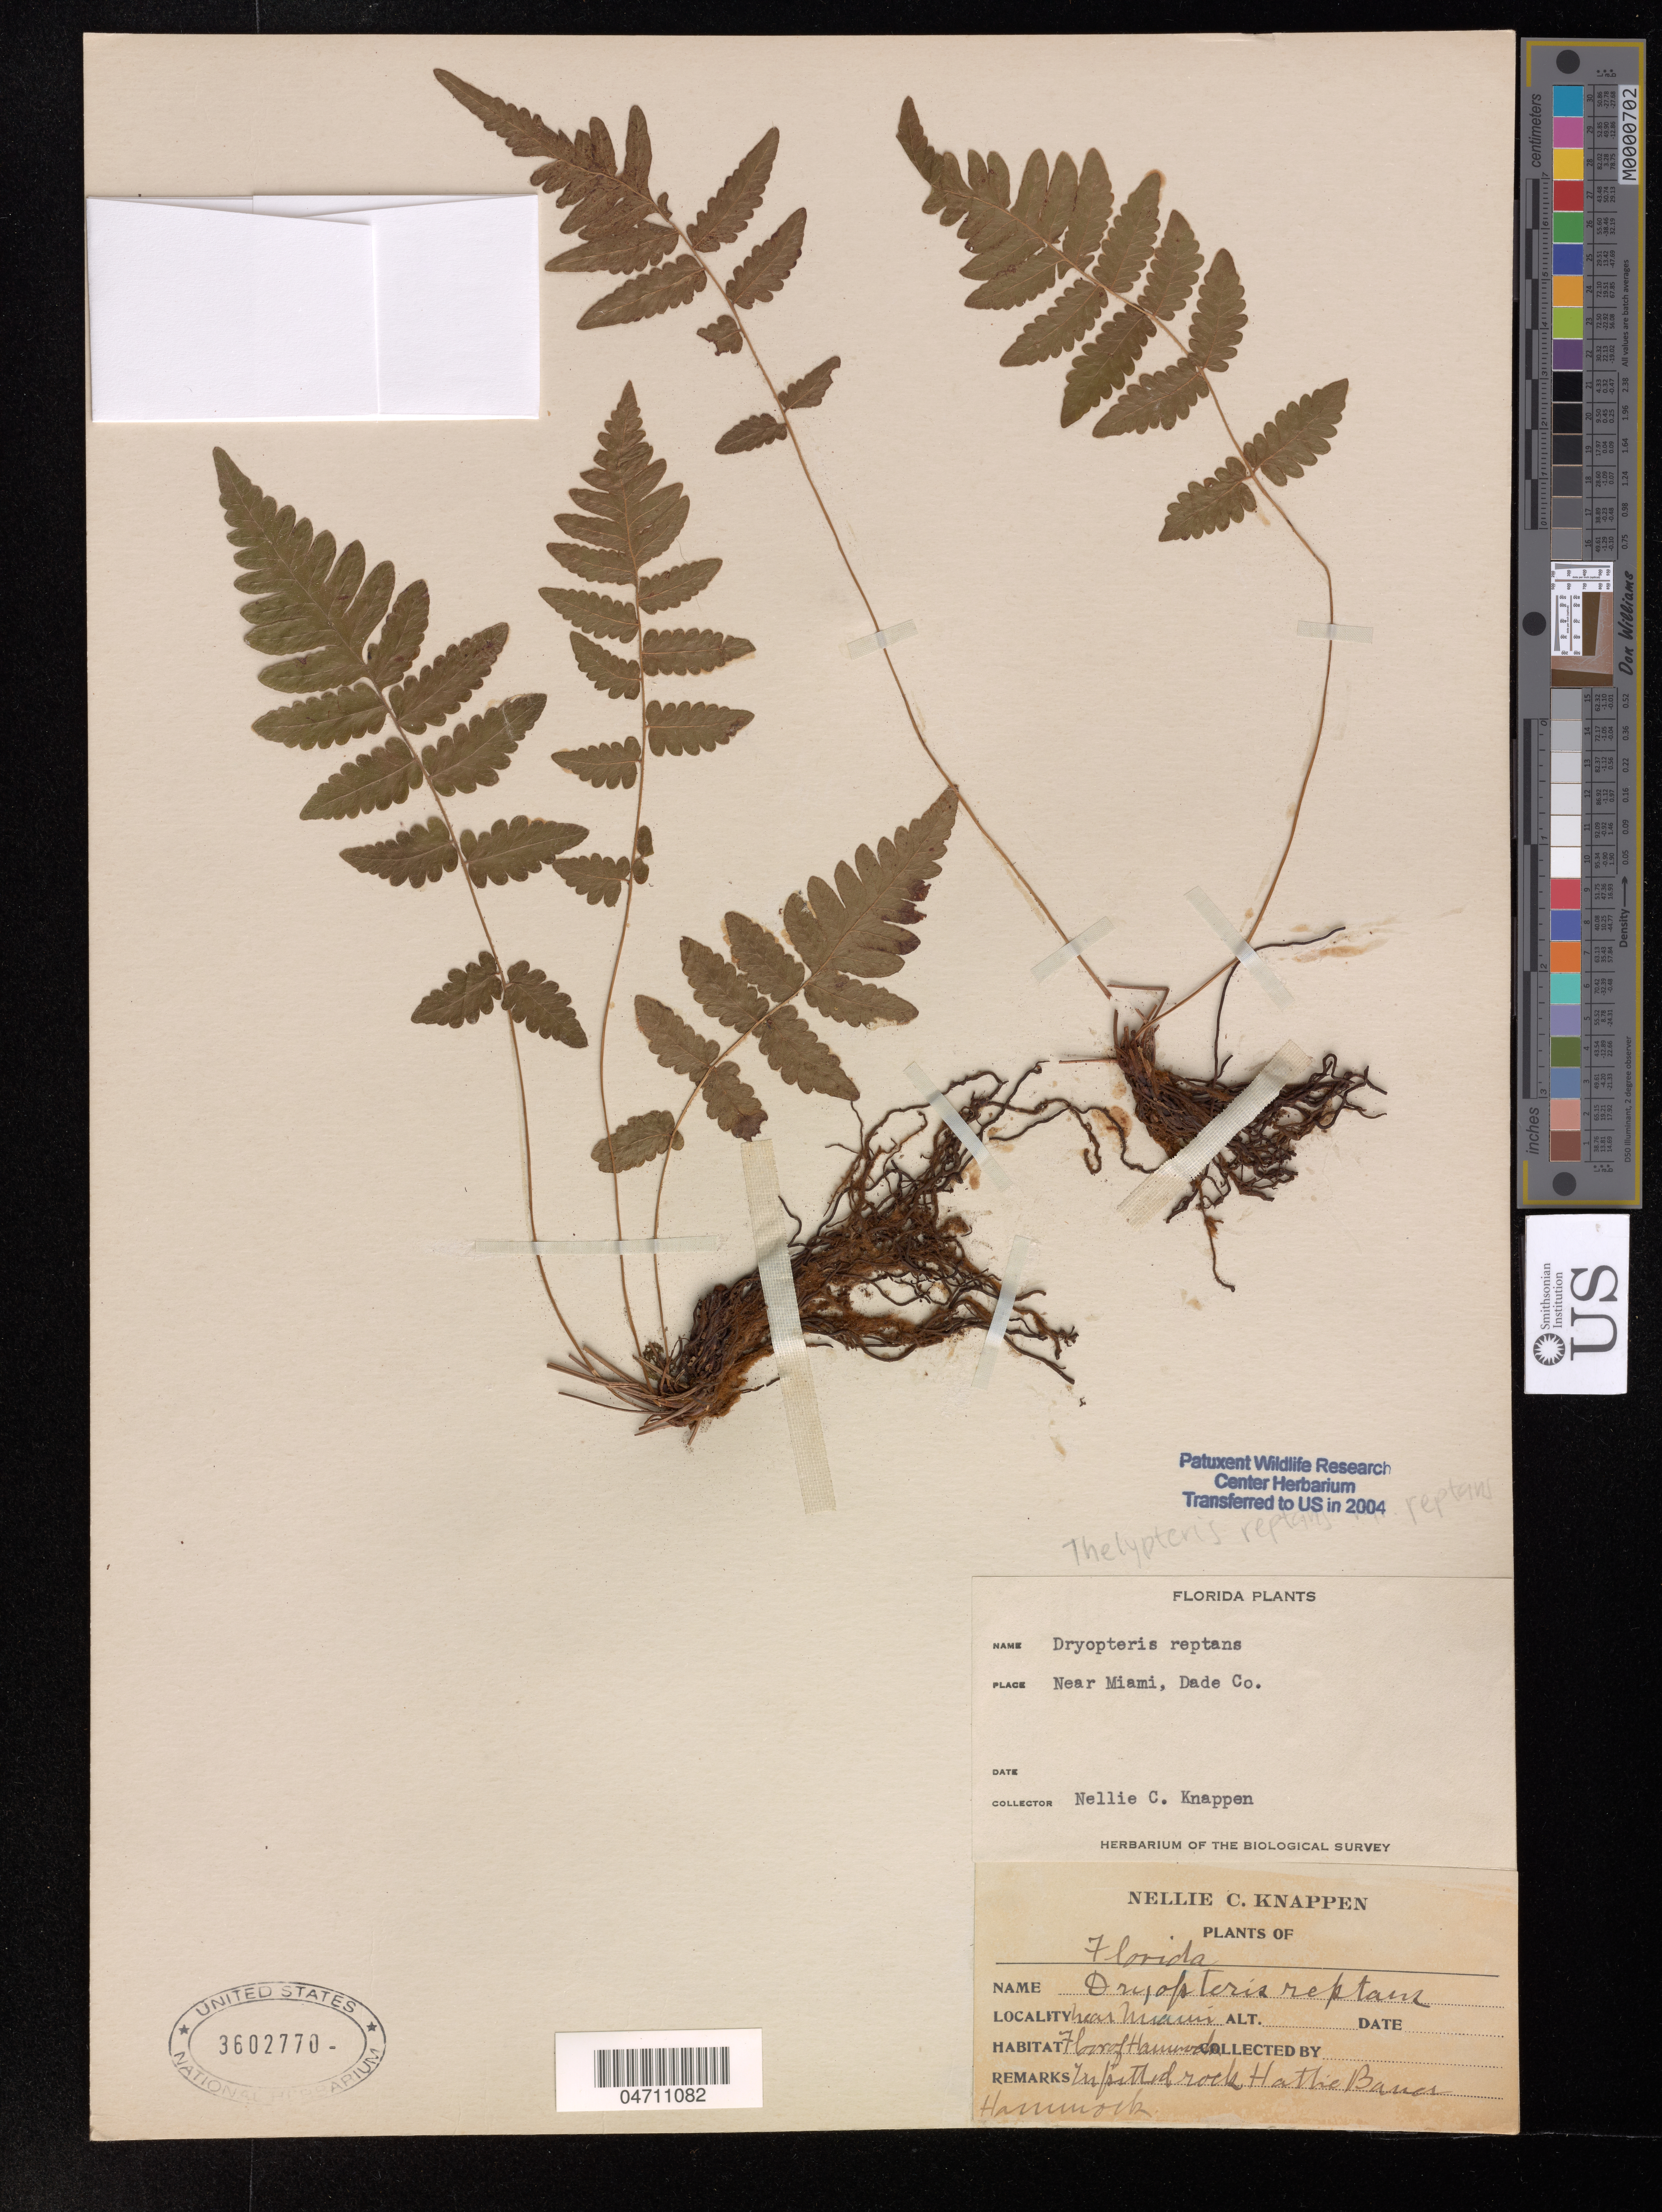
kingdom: Plantae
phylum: Tracheophyta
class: Polypodiopsida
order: Polypodiales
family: Thelypteridaceae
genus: Thelypteris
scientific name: Thelypteris reptans var. reptans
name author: (J.F. Gmel.) C.V. Morton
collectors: N. Knappen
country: United States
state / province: Florida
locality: Near Miami, Dade Co.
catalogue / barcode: US 3602770